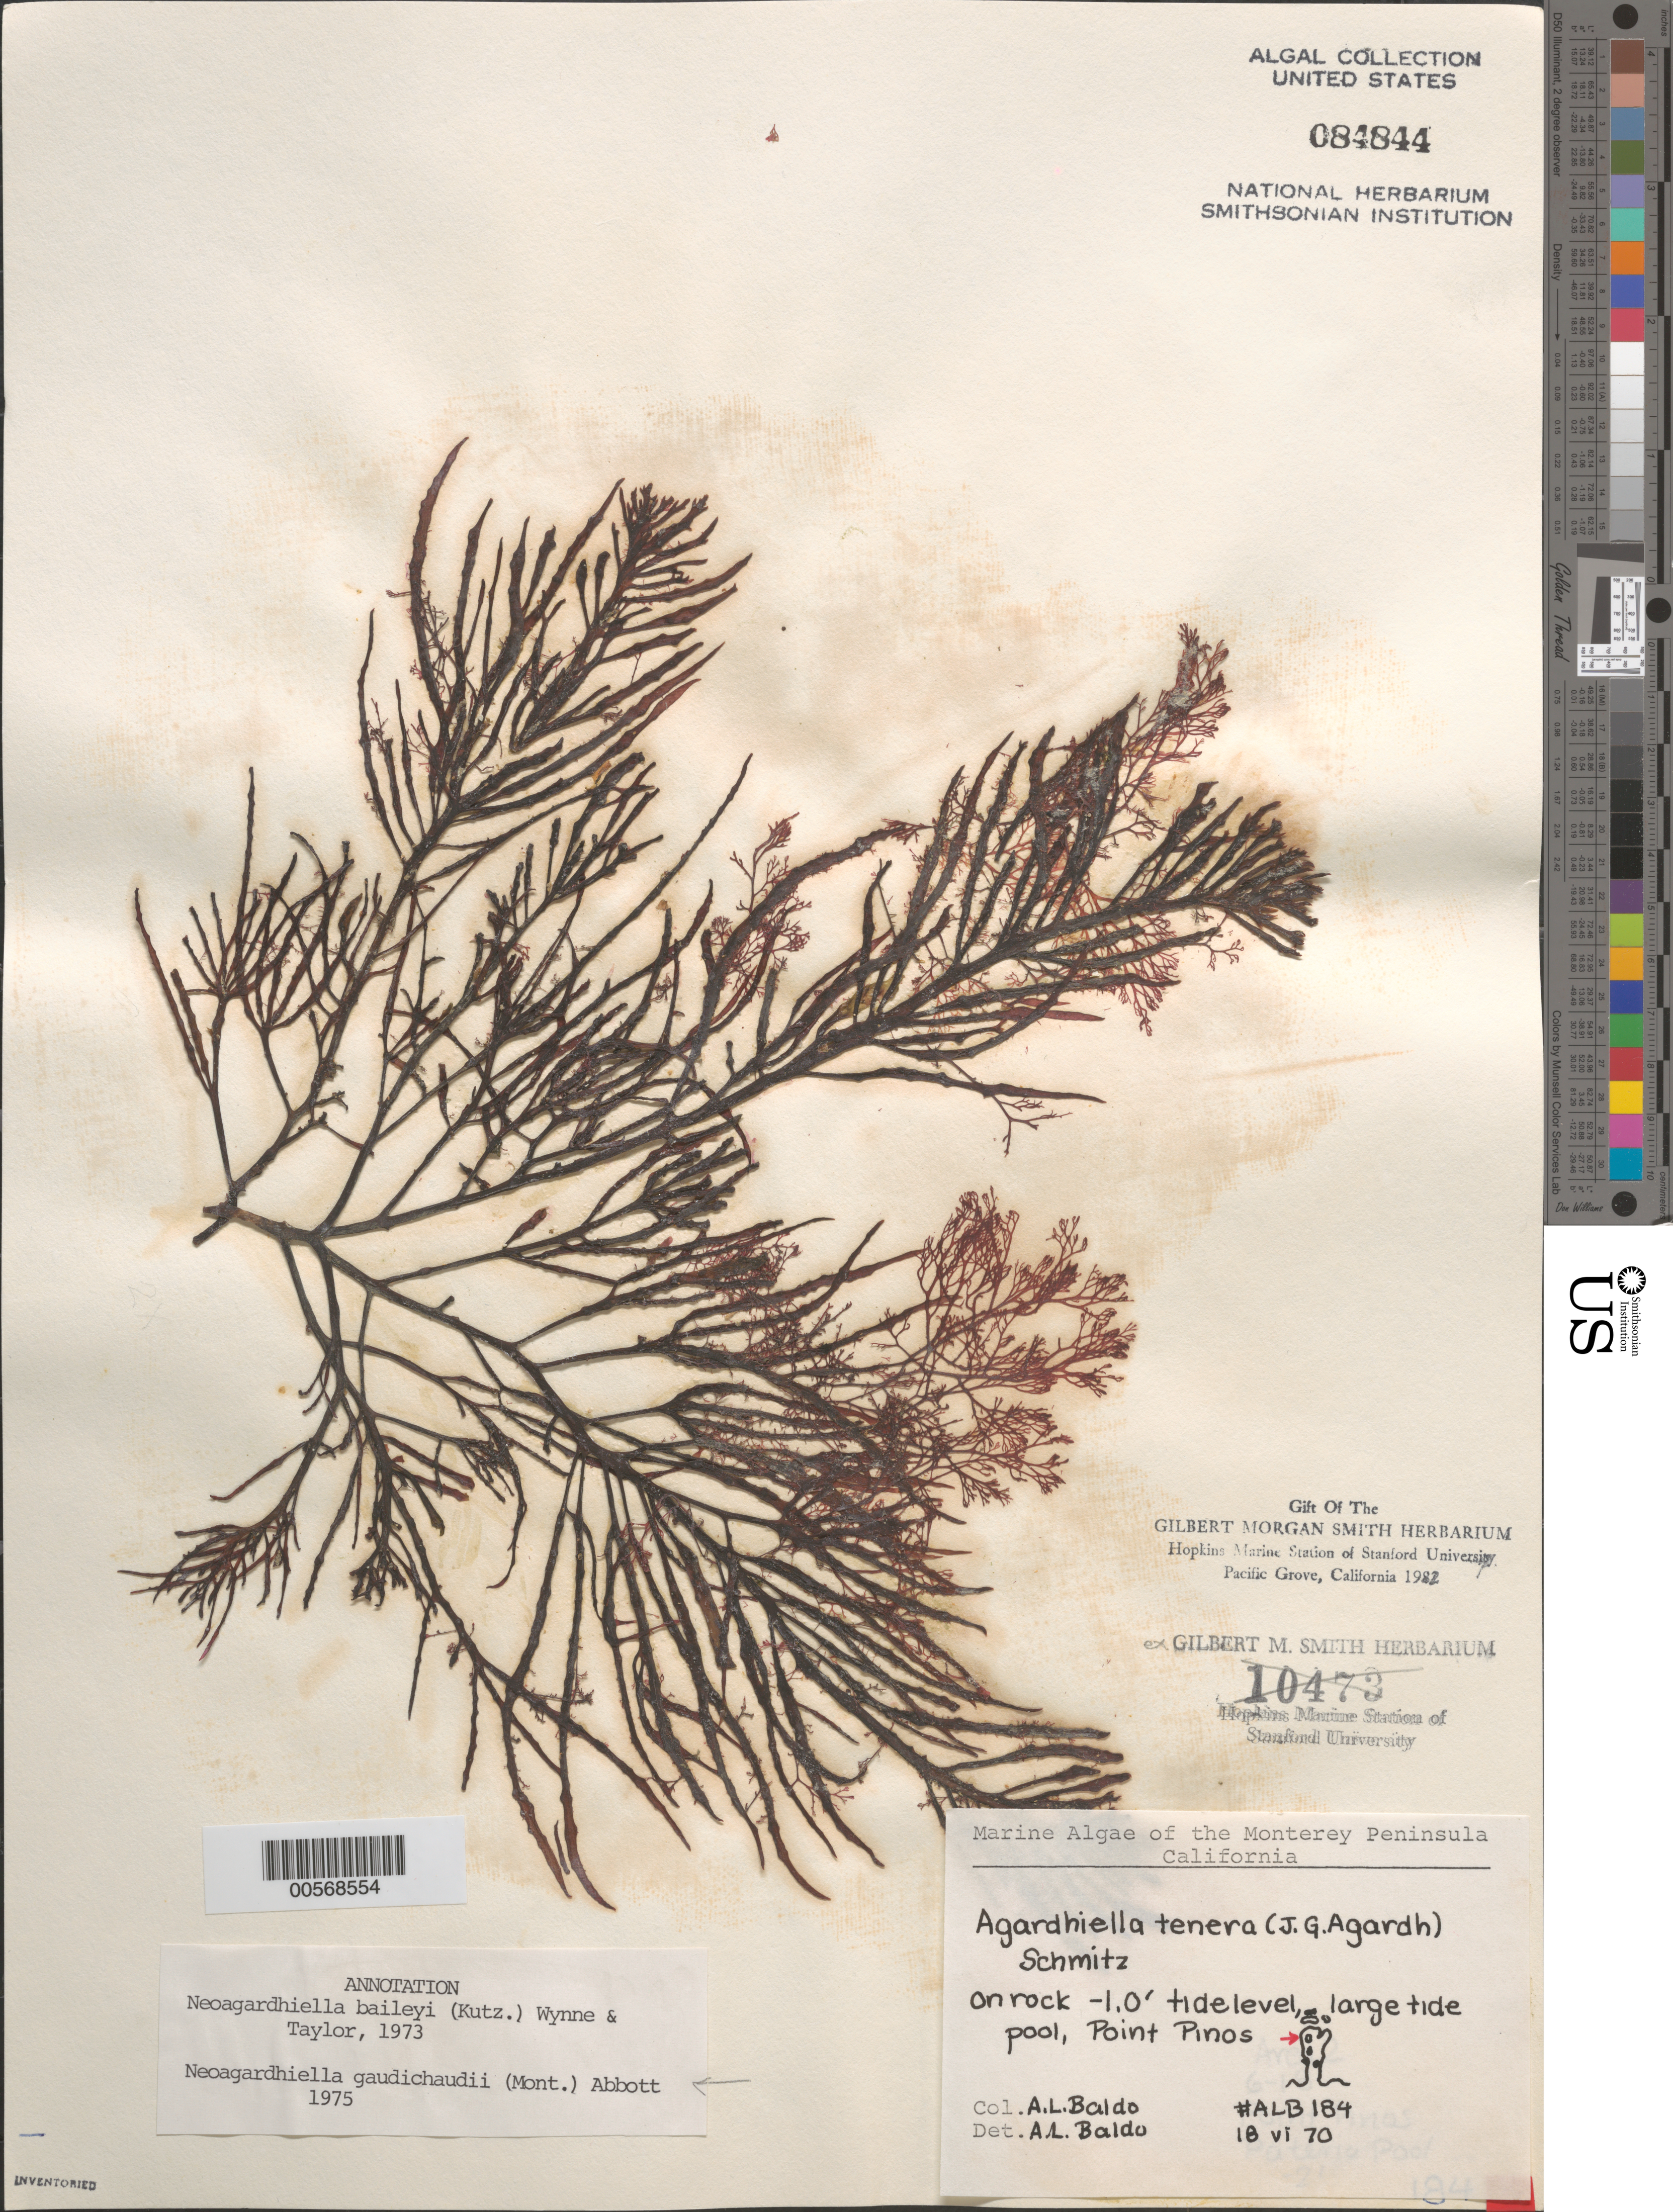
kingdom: Plantae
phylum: Rhodophyta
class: Florideophyceae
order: Gigartinales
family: Solieriaceae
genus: Sarcodiotheca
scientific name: Sarcodiotheca gaudichaudii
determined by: Algae name updating Project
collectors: A. Baldo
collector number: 184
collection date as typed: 18 Jun 1970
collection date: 1970-06-18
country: United States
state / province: California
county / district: Monterey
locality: Point Pinos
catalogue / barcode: US 84844